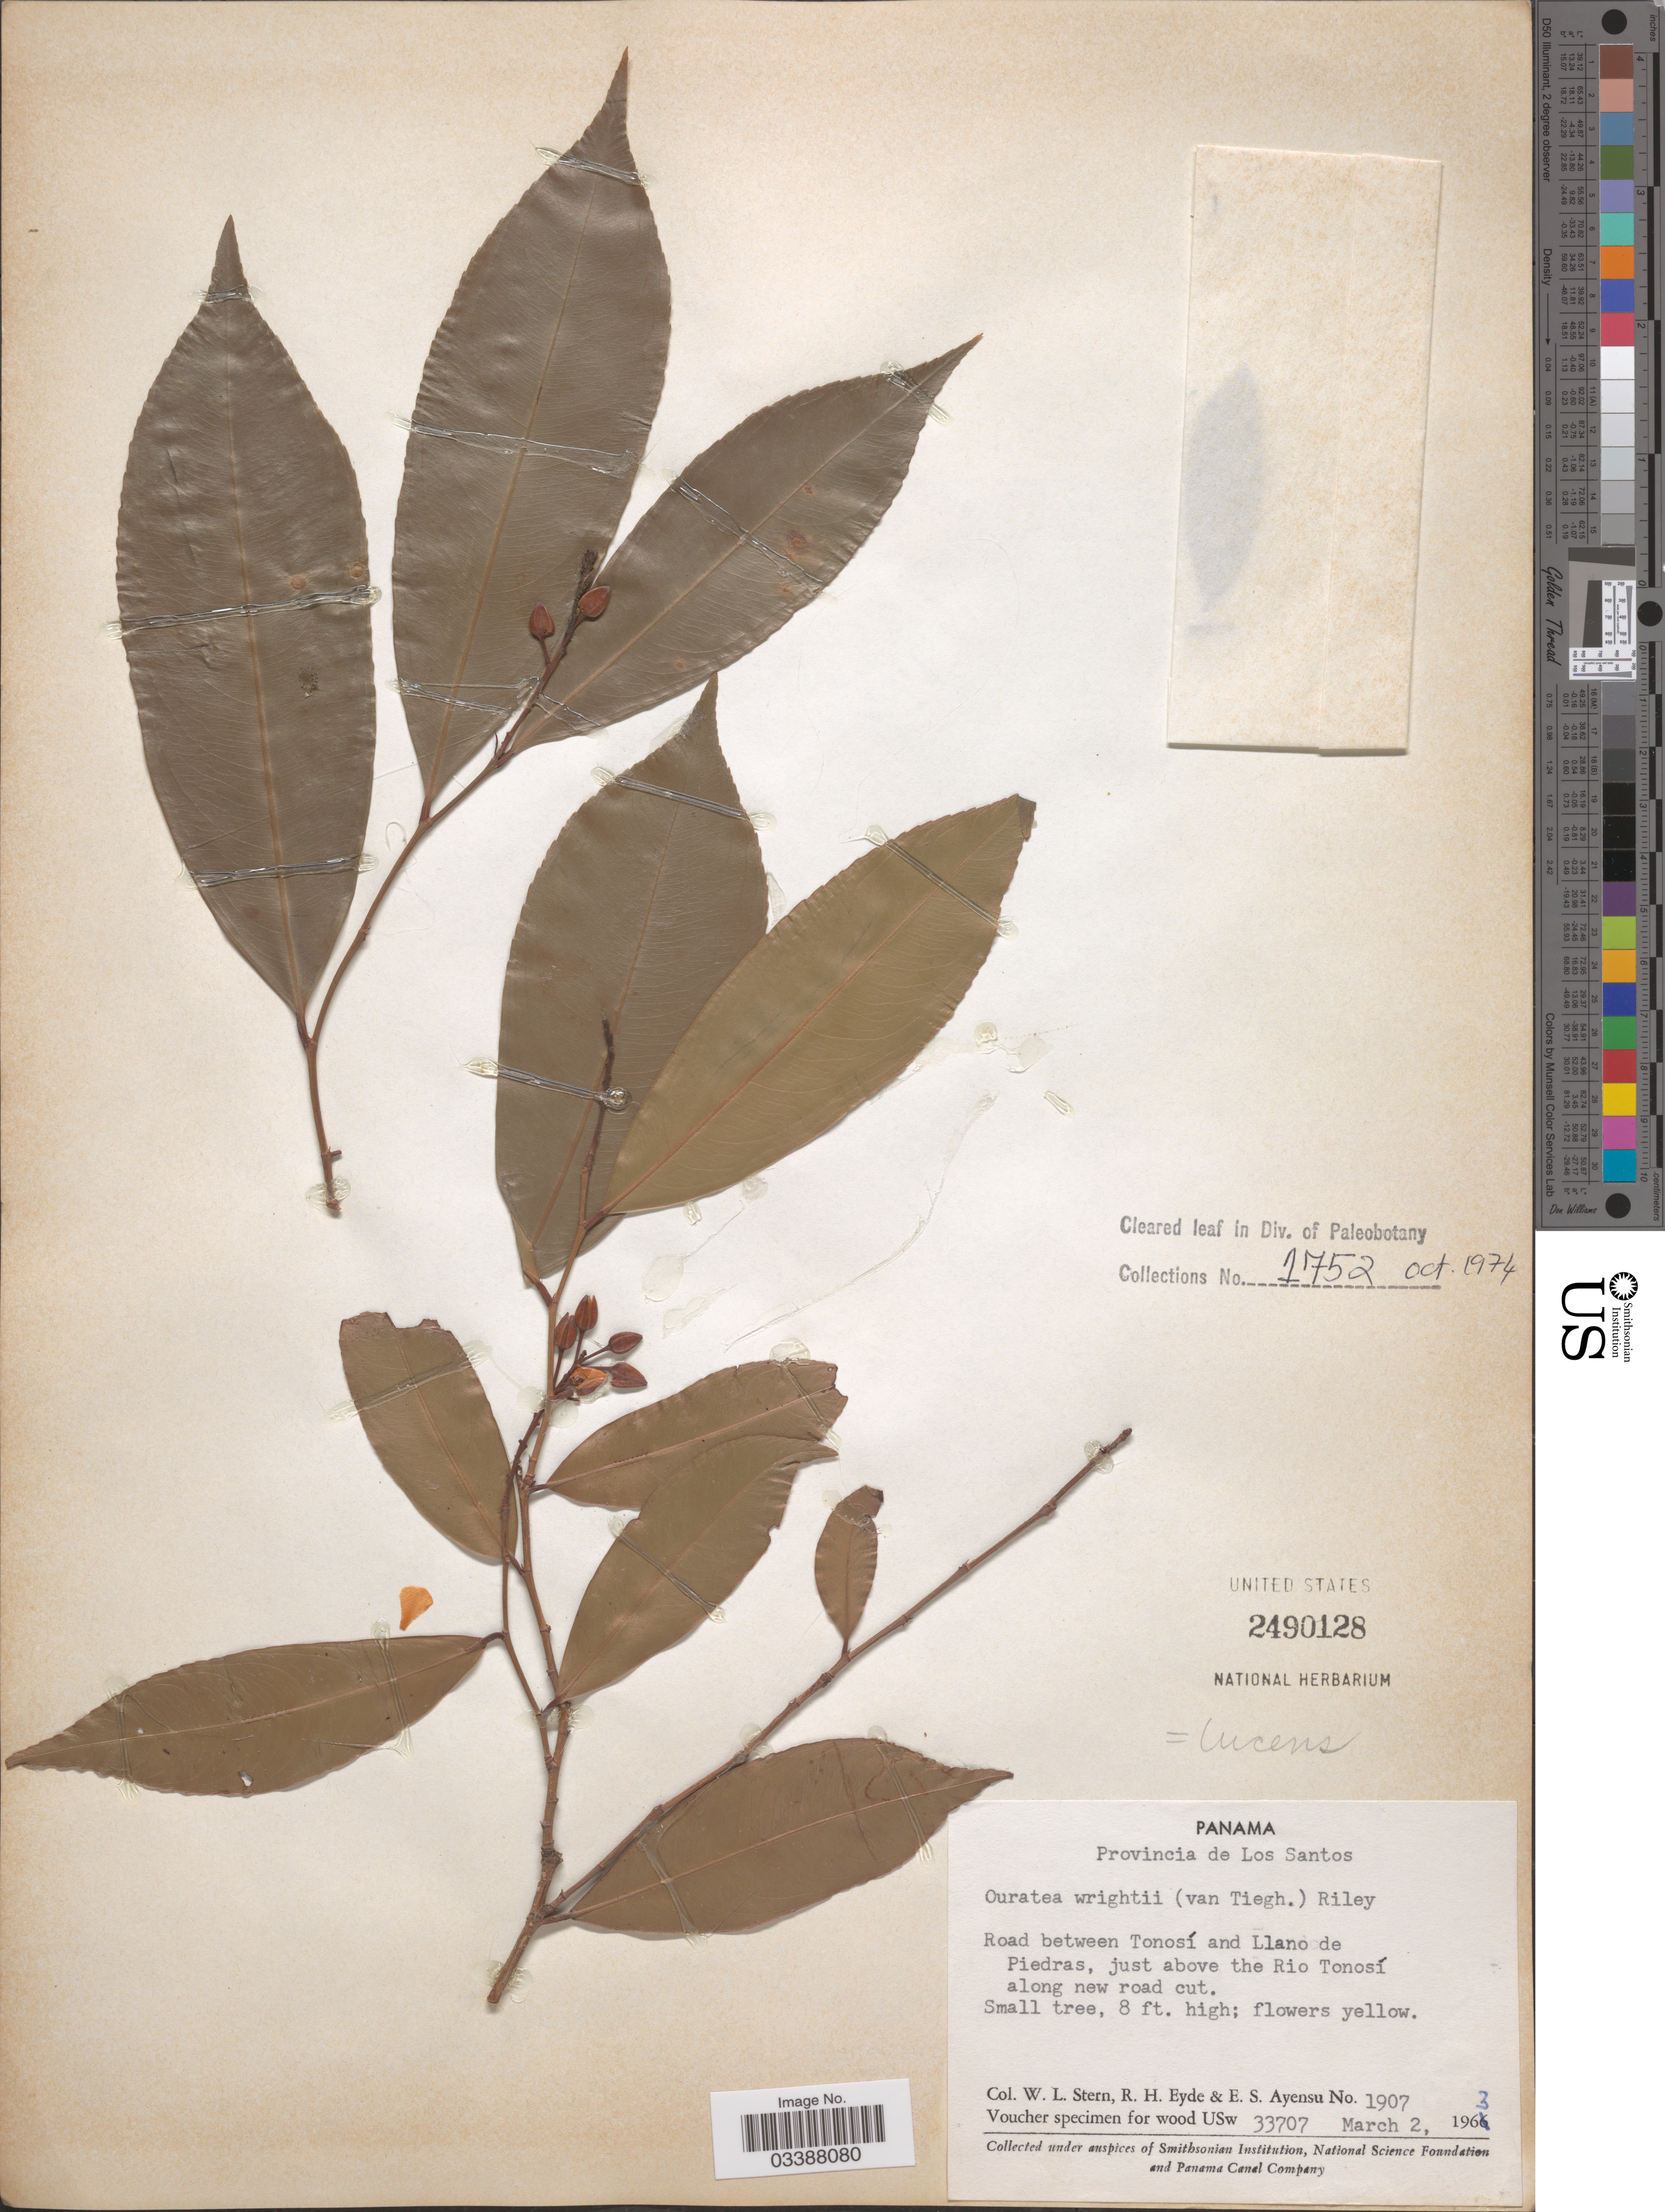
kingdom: Plantae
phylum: Tracheophyta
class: Magnoliopsida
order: Malpighiales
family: Ochnaceae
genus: Ouratea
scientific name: Ouratea lucens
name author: (Kunth) Engl.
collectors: W. L. Stern, R. H. Eyde & E. S. Ayensu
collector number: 1907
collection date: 1963-03-02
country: Panama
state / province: Los Santos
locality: Road between Tonosí and Llano de Piedras, just above the Rio Tonosí along new road cut.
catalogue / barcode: US 2490128